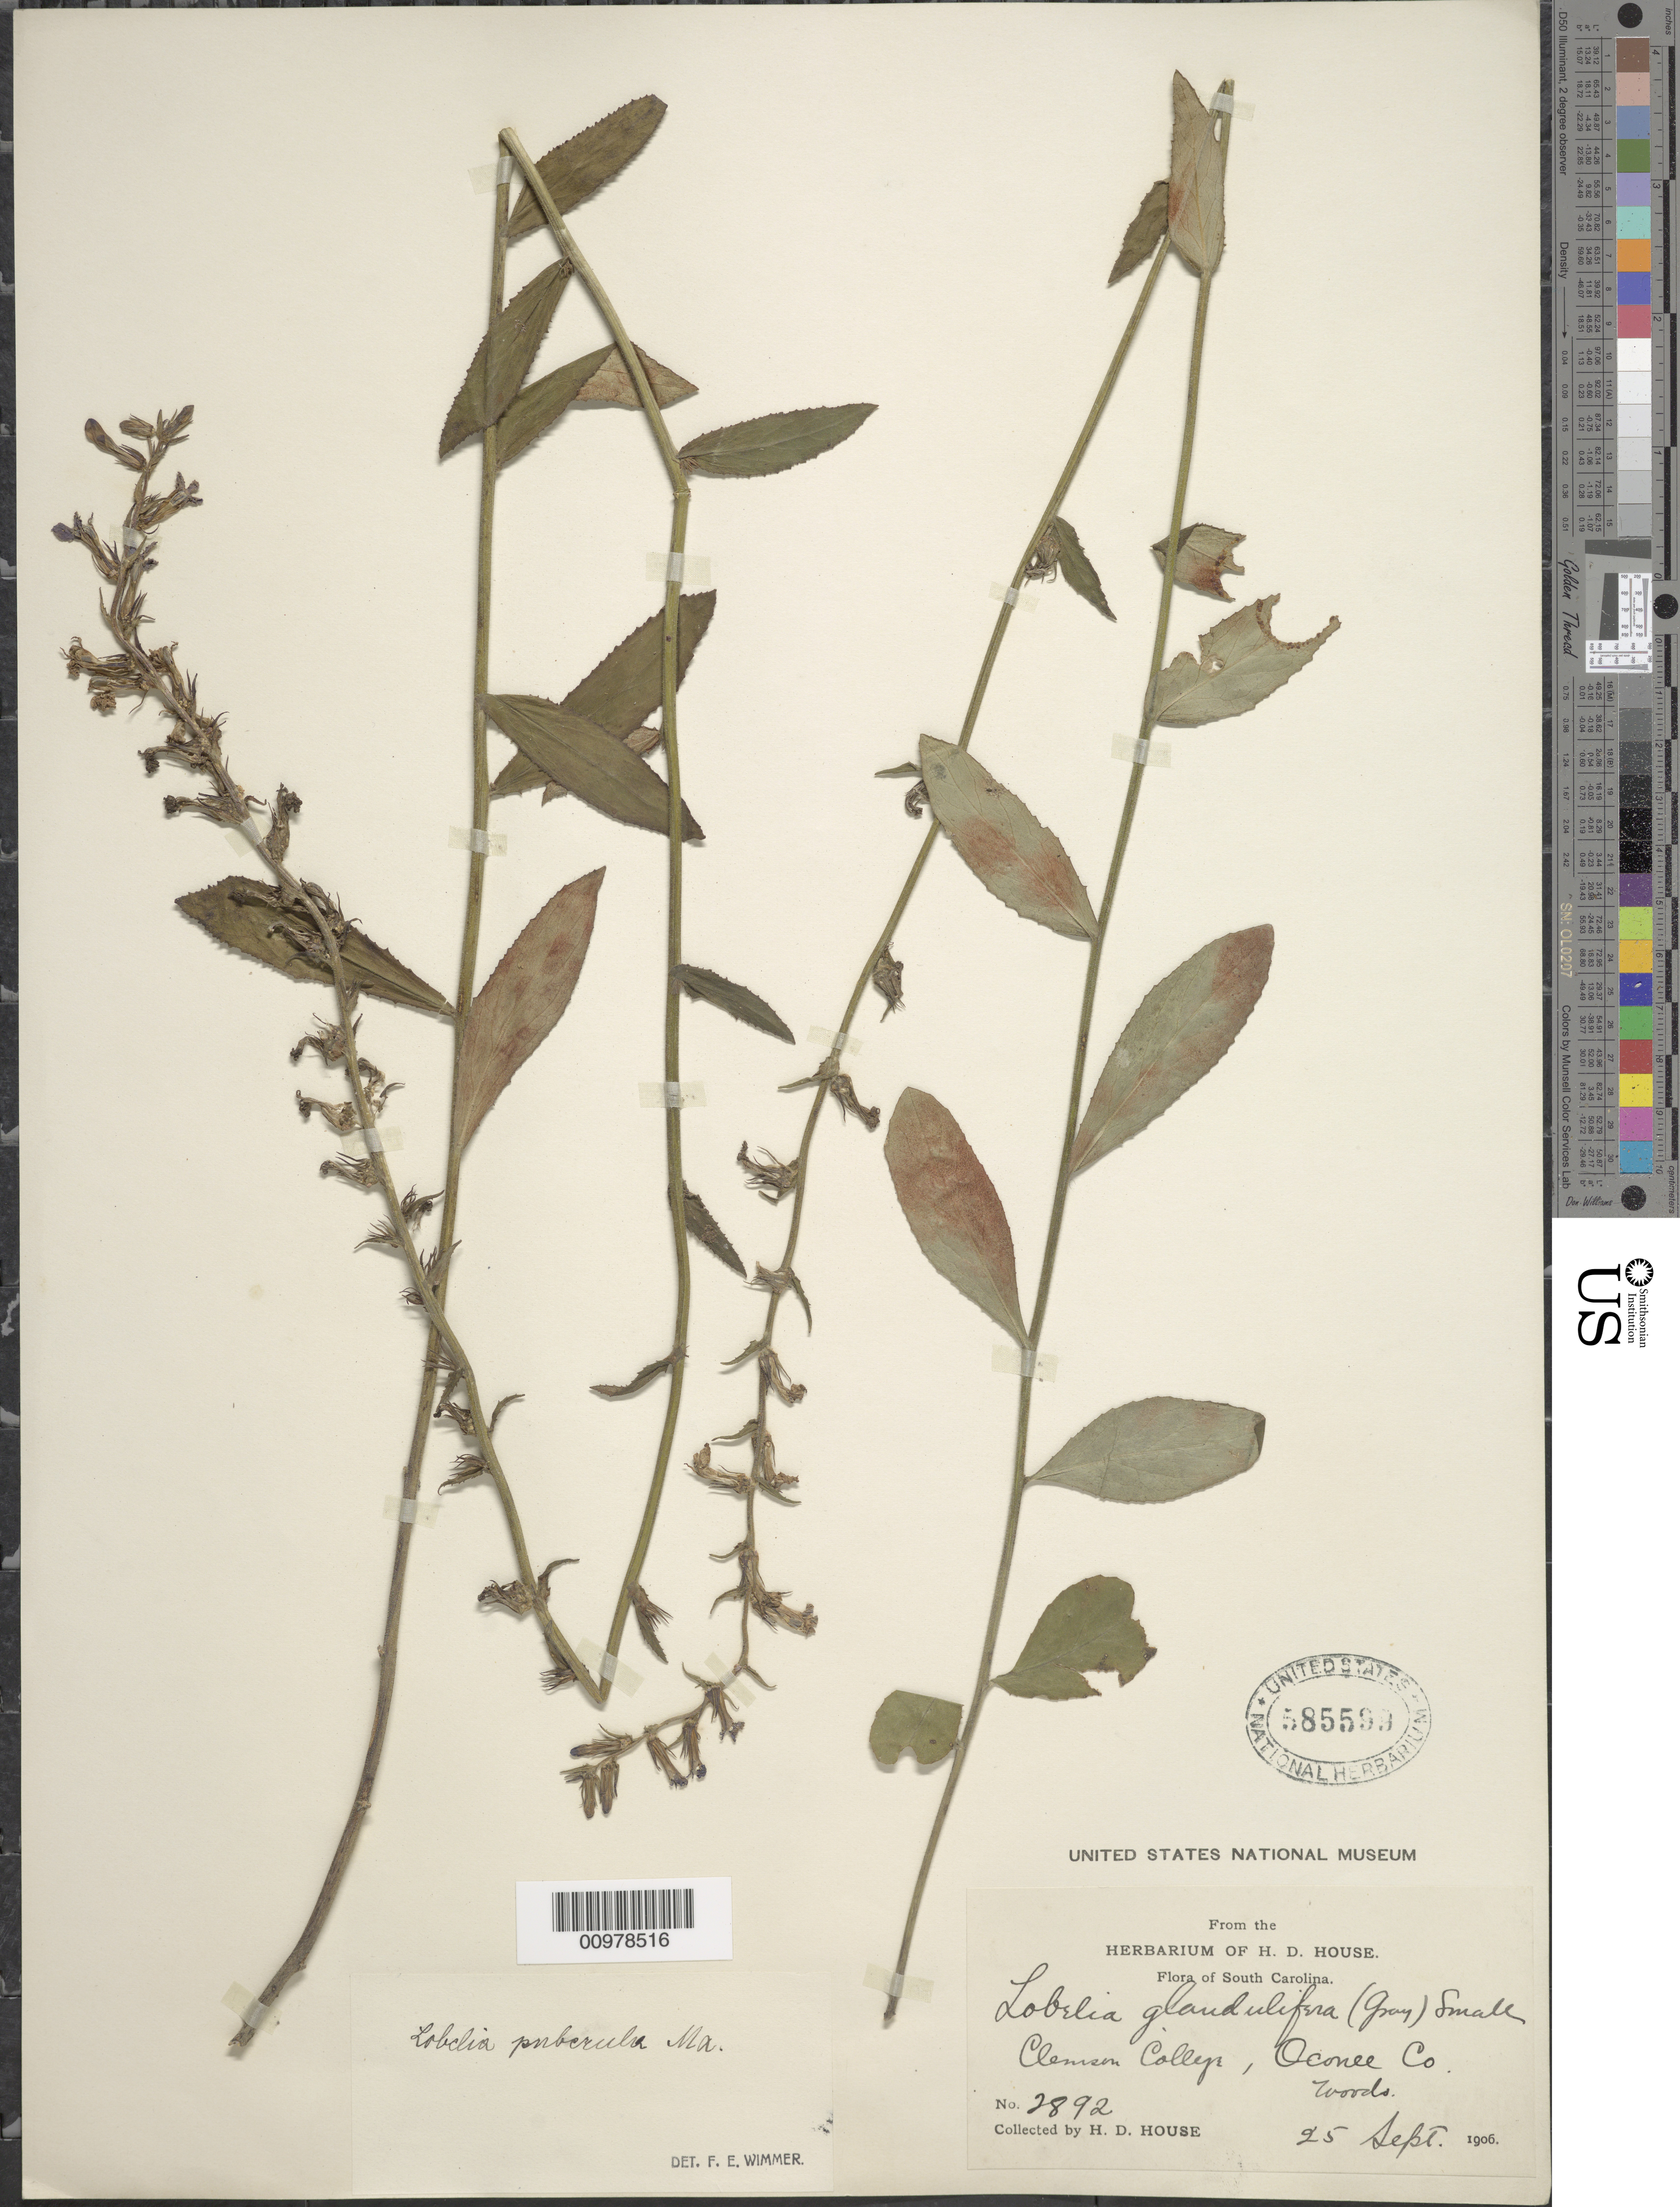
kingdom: Plantae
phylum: Tracheophyta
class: Magnoliopsida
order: Asterales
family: Campanulaceae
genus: Lobelia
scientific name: Lobelia puberula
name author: Michx.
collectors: H. D. House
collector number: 2892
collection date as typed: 25 Sep 1906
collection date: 1906-09-25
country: United States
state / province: South Carolina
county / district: Oconee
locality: Clemson College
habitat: woods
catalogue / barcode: US 585599